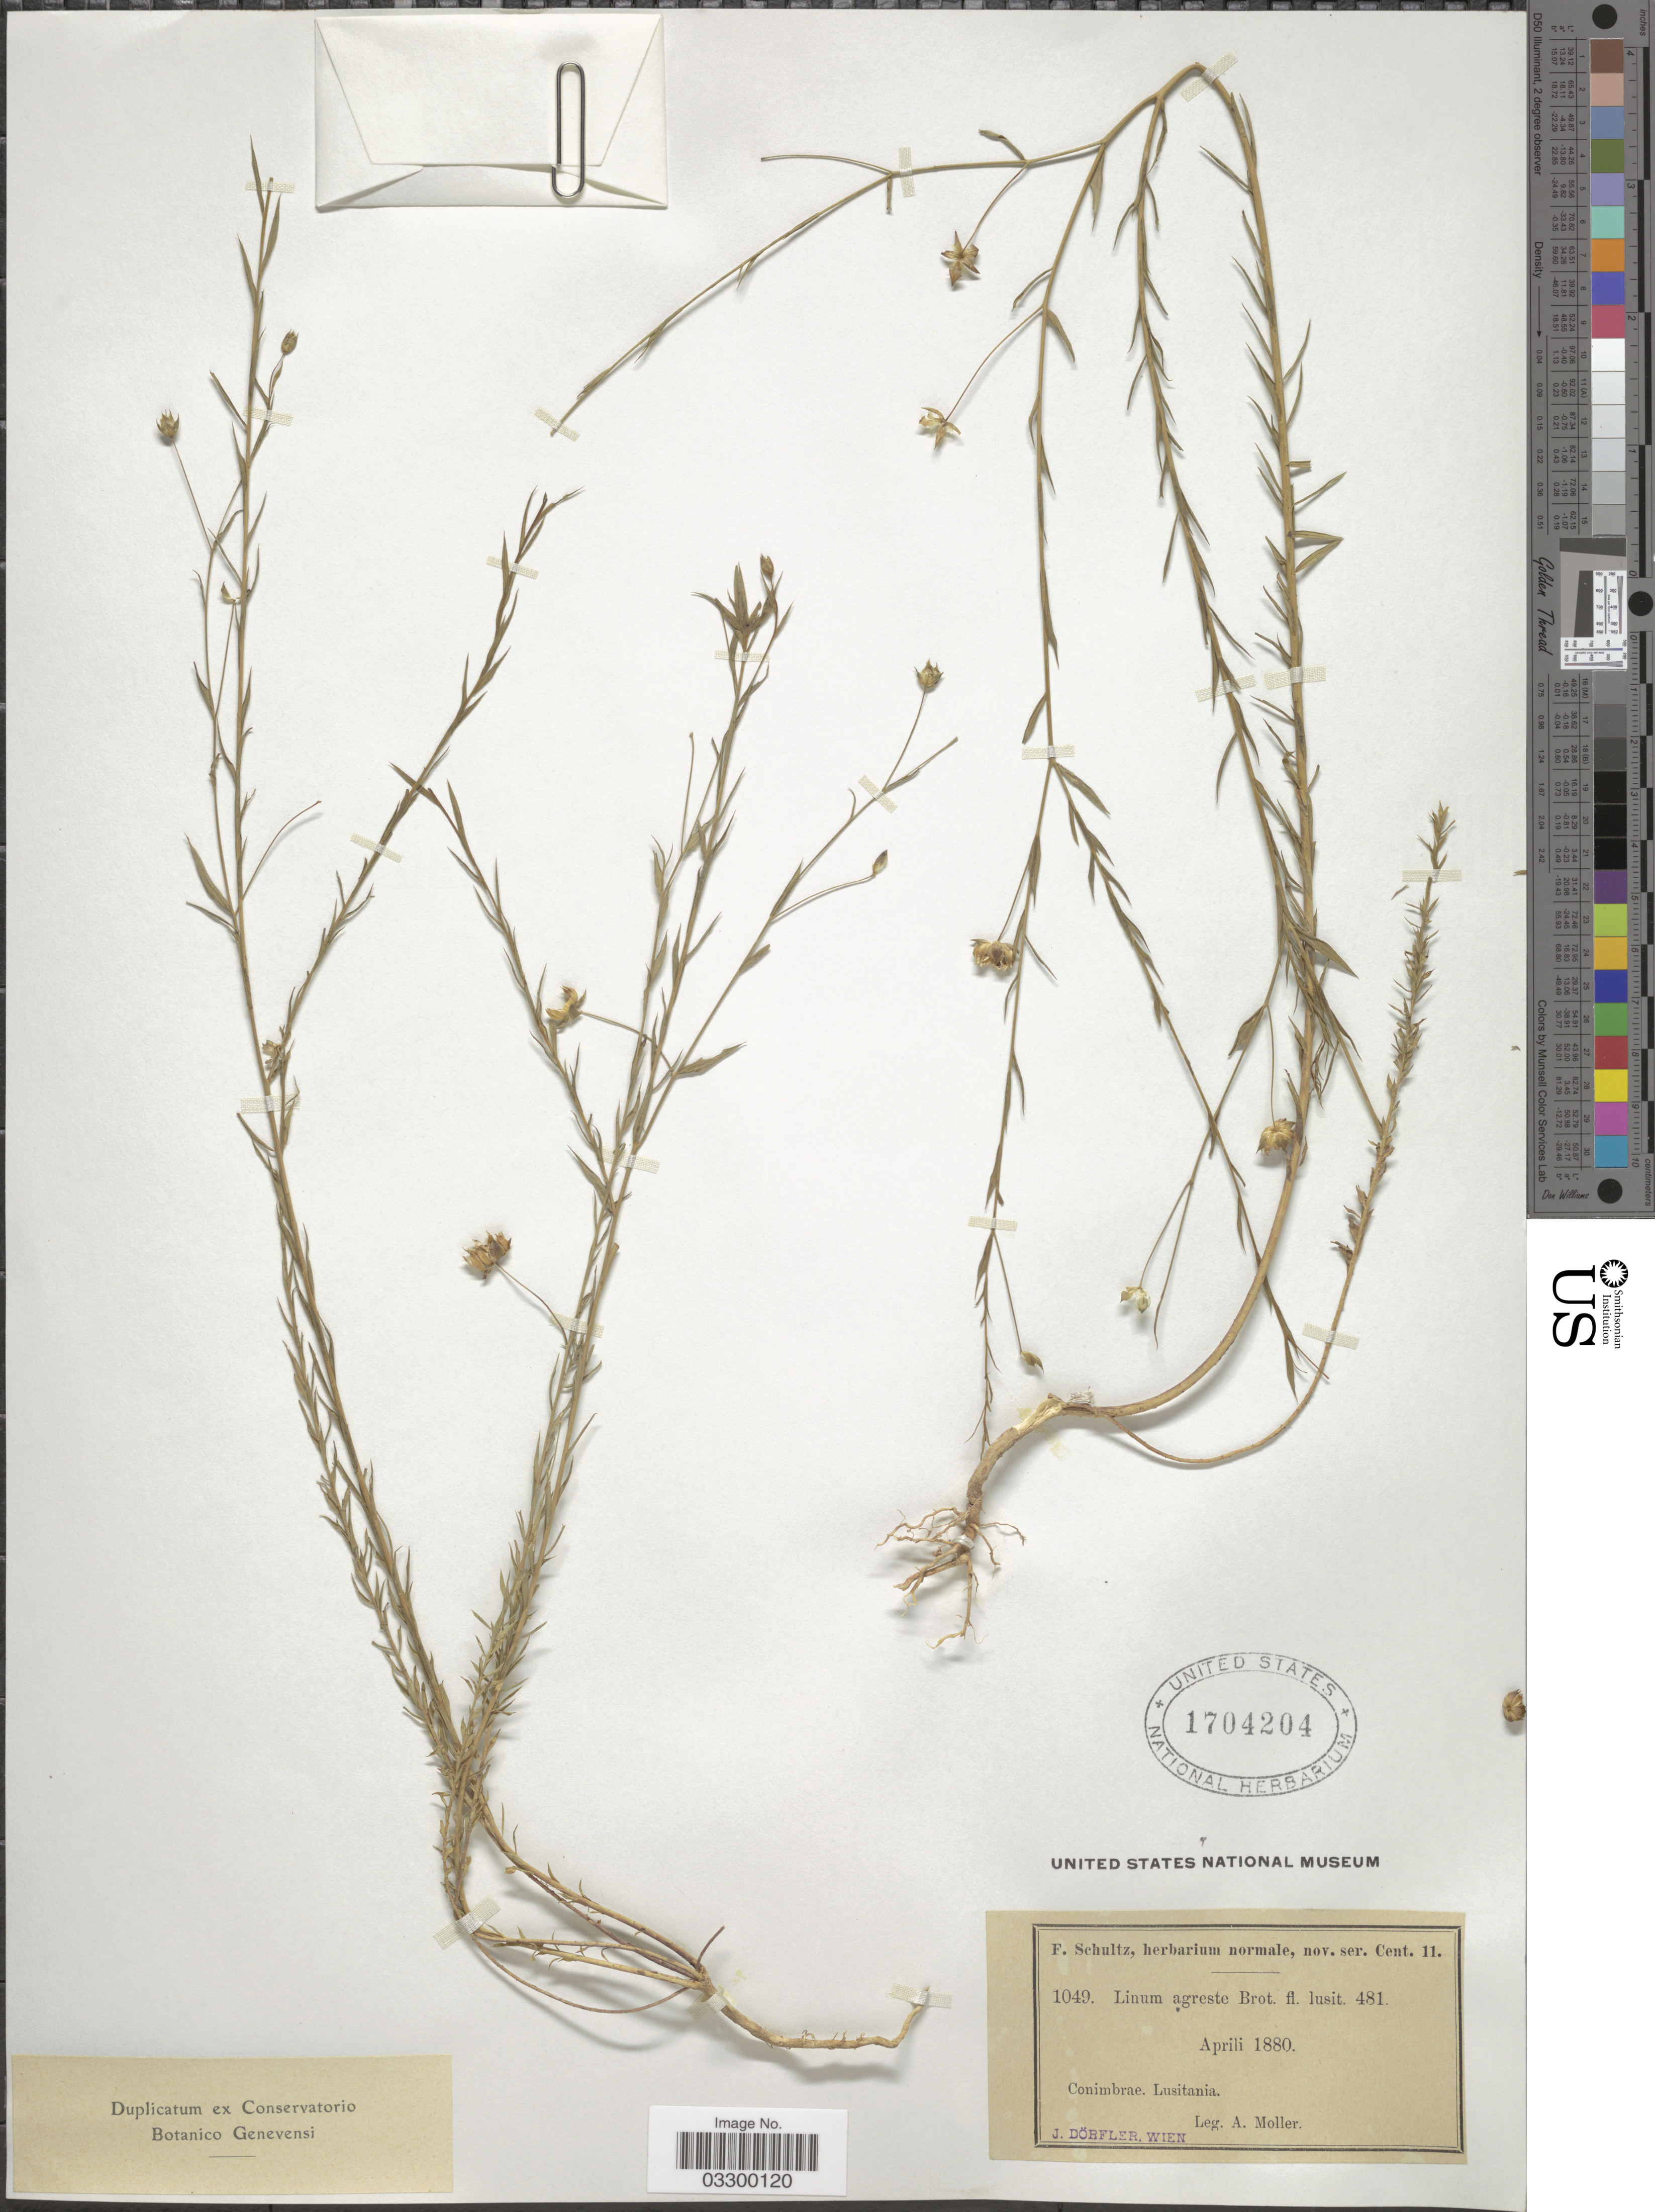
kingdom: Plantae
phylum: Tracheophyta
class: Magnoliopsida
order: Malpighiales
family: Linaceae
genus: Linum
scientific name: Linum agrestre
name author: Brot.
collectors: A. Moller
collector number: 1049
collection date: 1880-04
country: Portugal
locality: Conimbrae. Lusitania.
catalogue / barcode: US 1704204